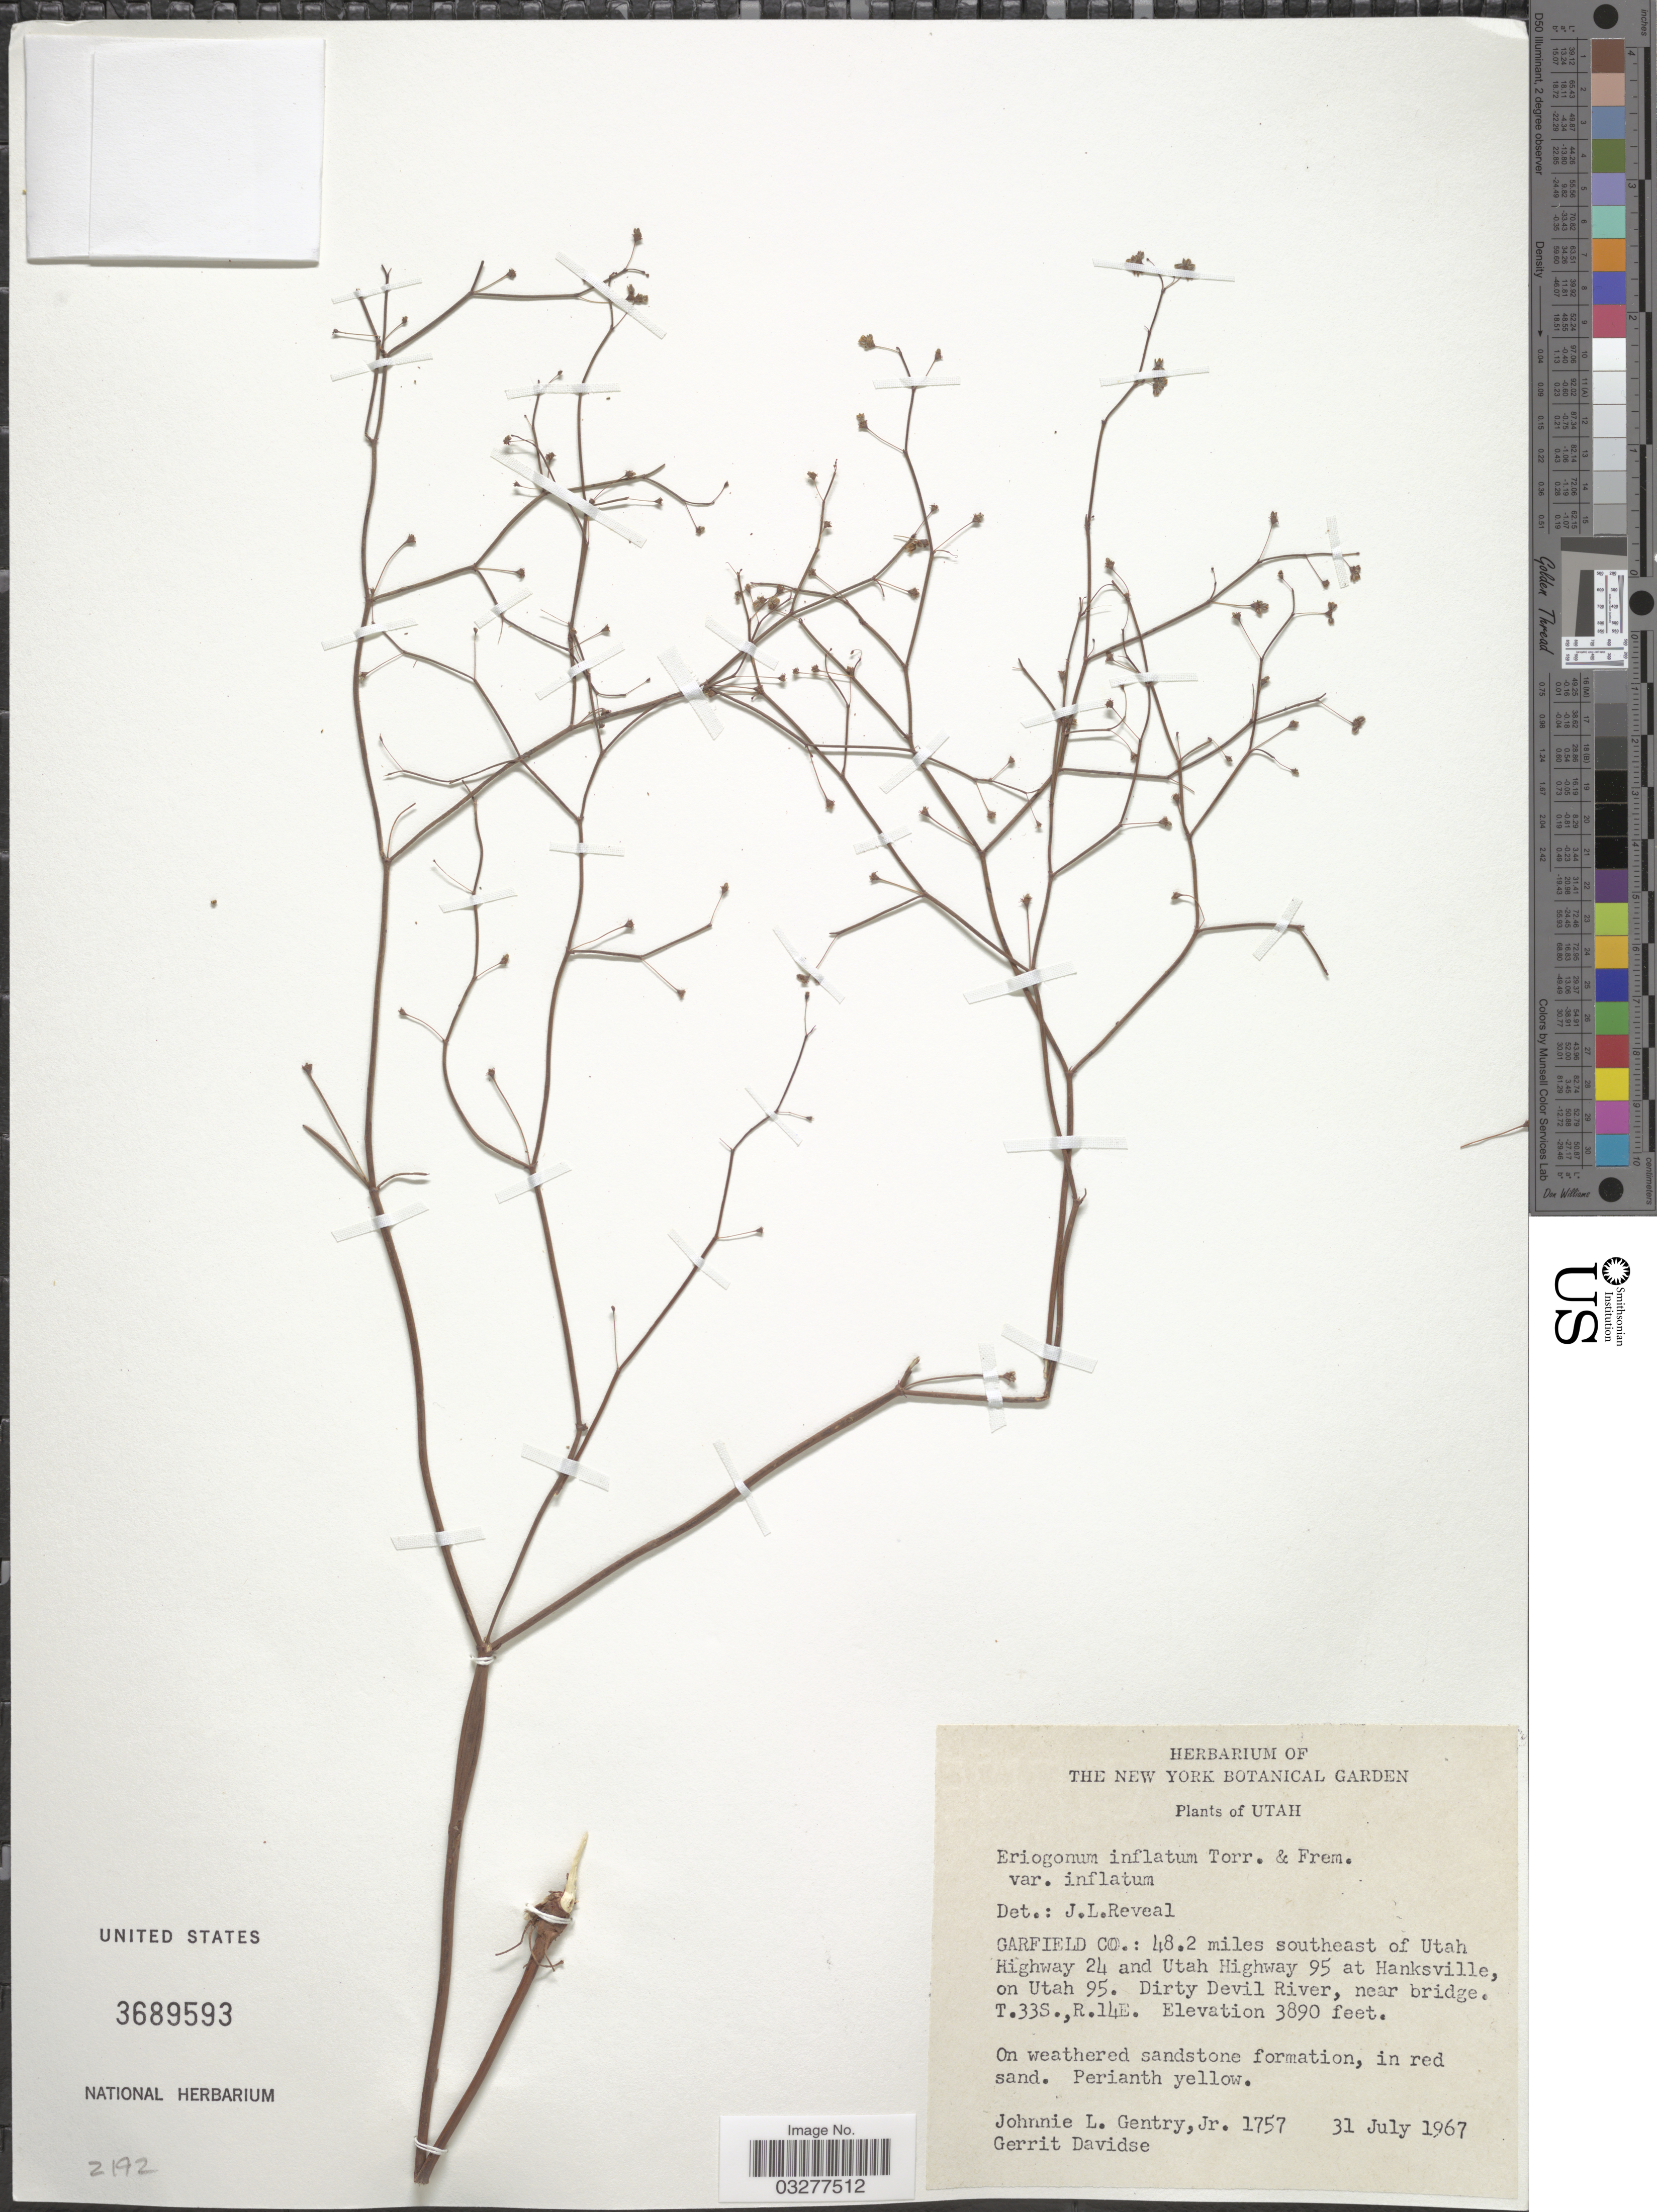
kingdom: Plantae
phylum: Tracheophyta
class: Magnoliopsida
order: Caryophyllales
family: Polygonaceae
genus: Eriogonum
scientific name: Eriogonum inflatum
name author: Torr. & Frém.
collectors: J. L. Gentry & G. Davidse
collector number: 1757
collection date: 1967-07-31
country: United States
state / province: Utah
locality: Garfield Co.: 48.2 miles southeast of Utah Highway 24 and Utah Highway 95 at Hanksville, on Utah 95. Dirty Devil River, near bridge. T.33S., R.14E.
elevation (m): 1186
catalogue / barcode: US 3689593